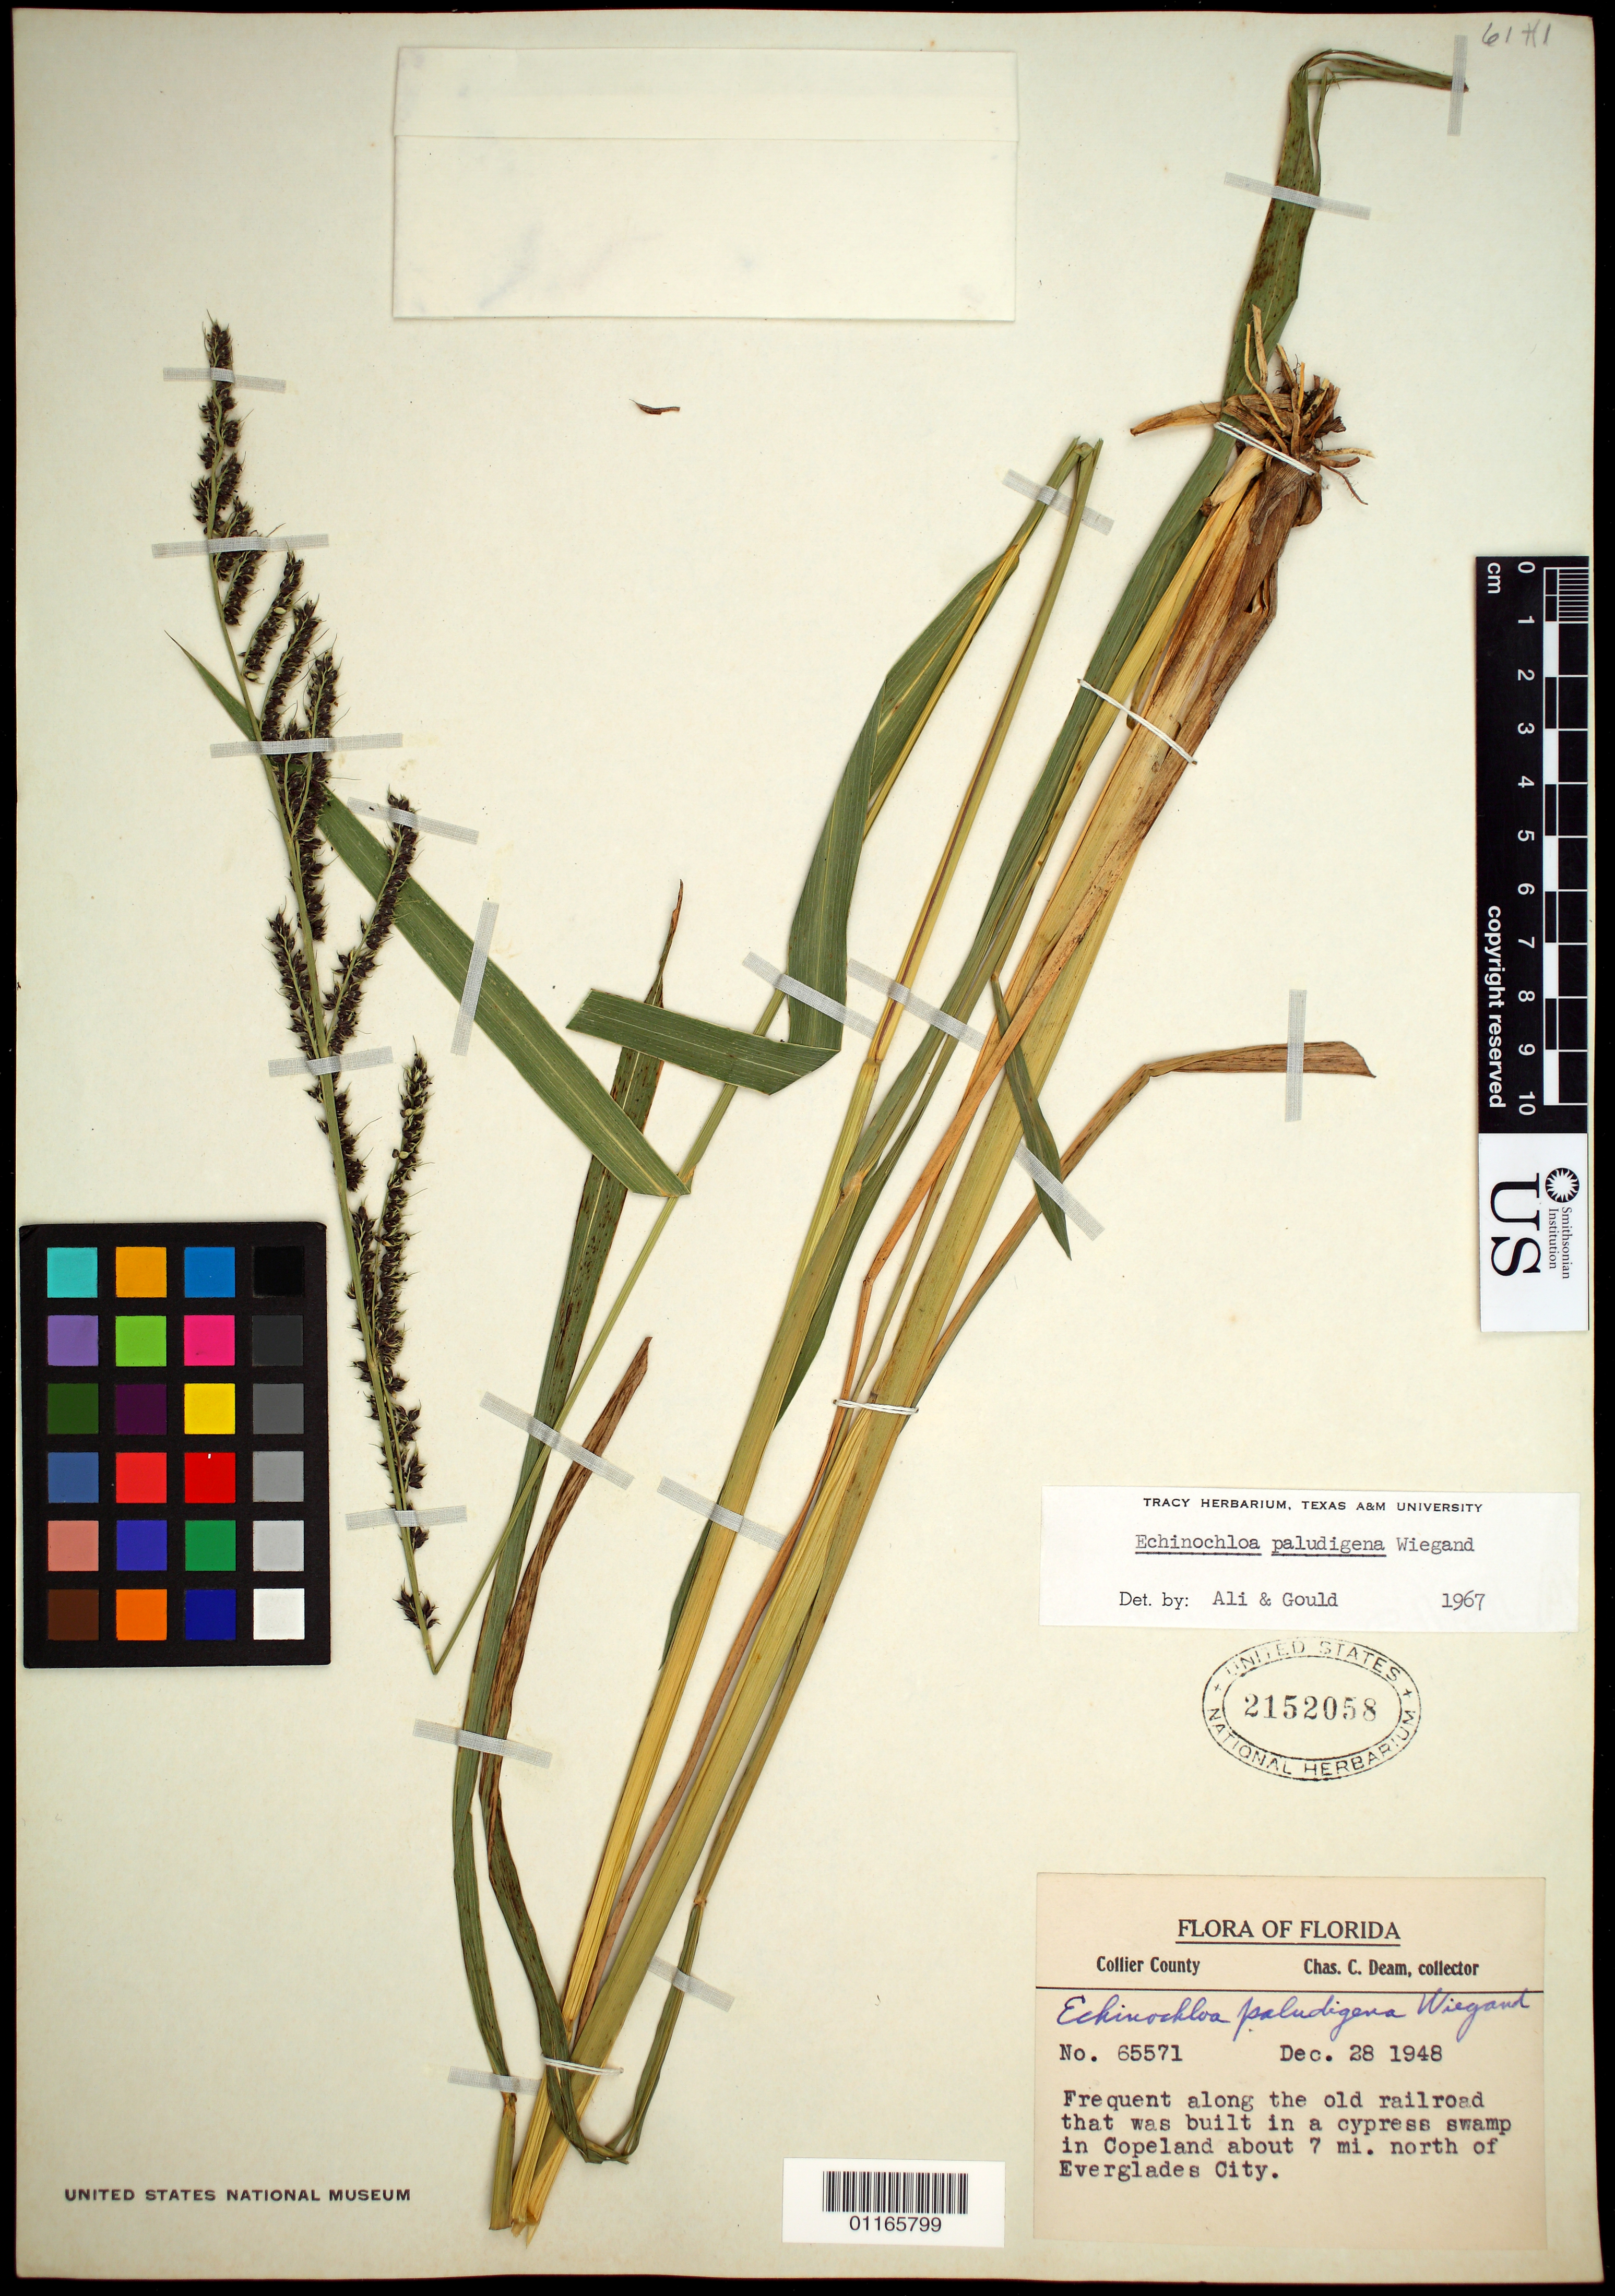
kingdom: Plantae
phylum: Tracheophyta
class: Liliopsida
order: Poales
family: Poaceae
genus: Echinochloa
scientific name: Echinochloa paludigena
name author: Wiegand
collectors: C. C. Deam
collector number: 65571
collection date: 1948-12-28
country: United States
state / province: Florida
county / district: Collier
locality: Along old railroad in Copeland about 7 mi. north of Everglades City.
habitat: Frequent along the old railroad that was built in a cypress swamp.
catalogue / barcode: US 2152058